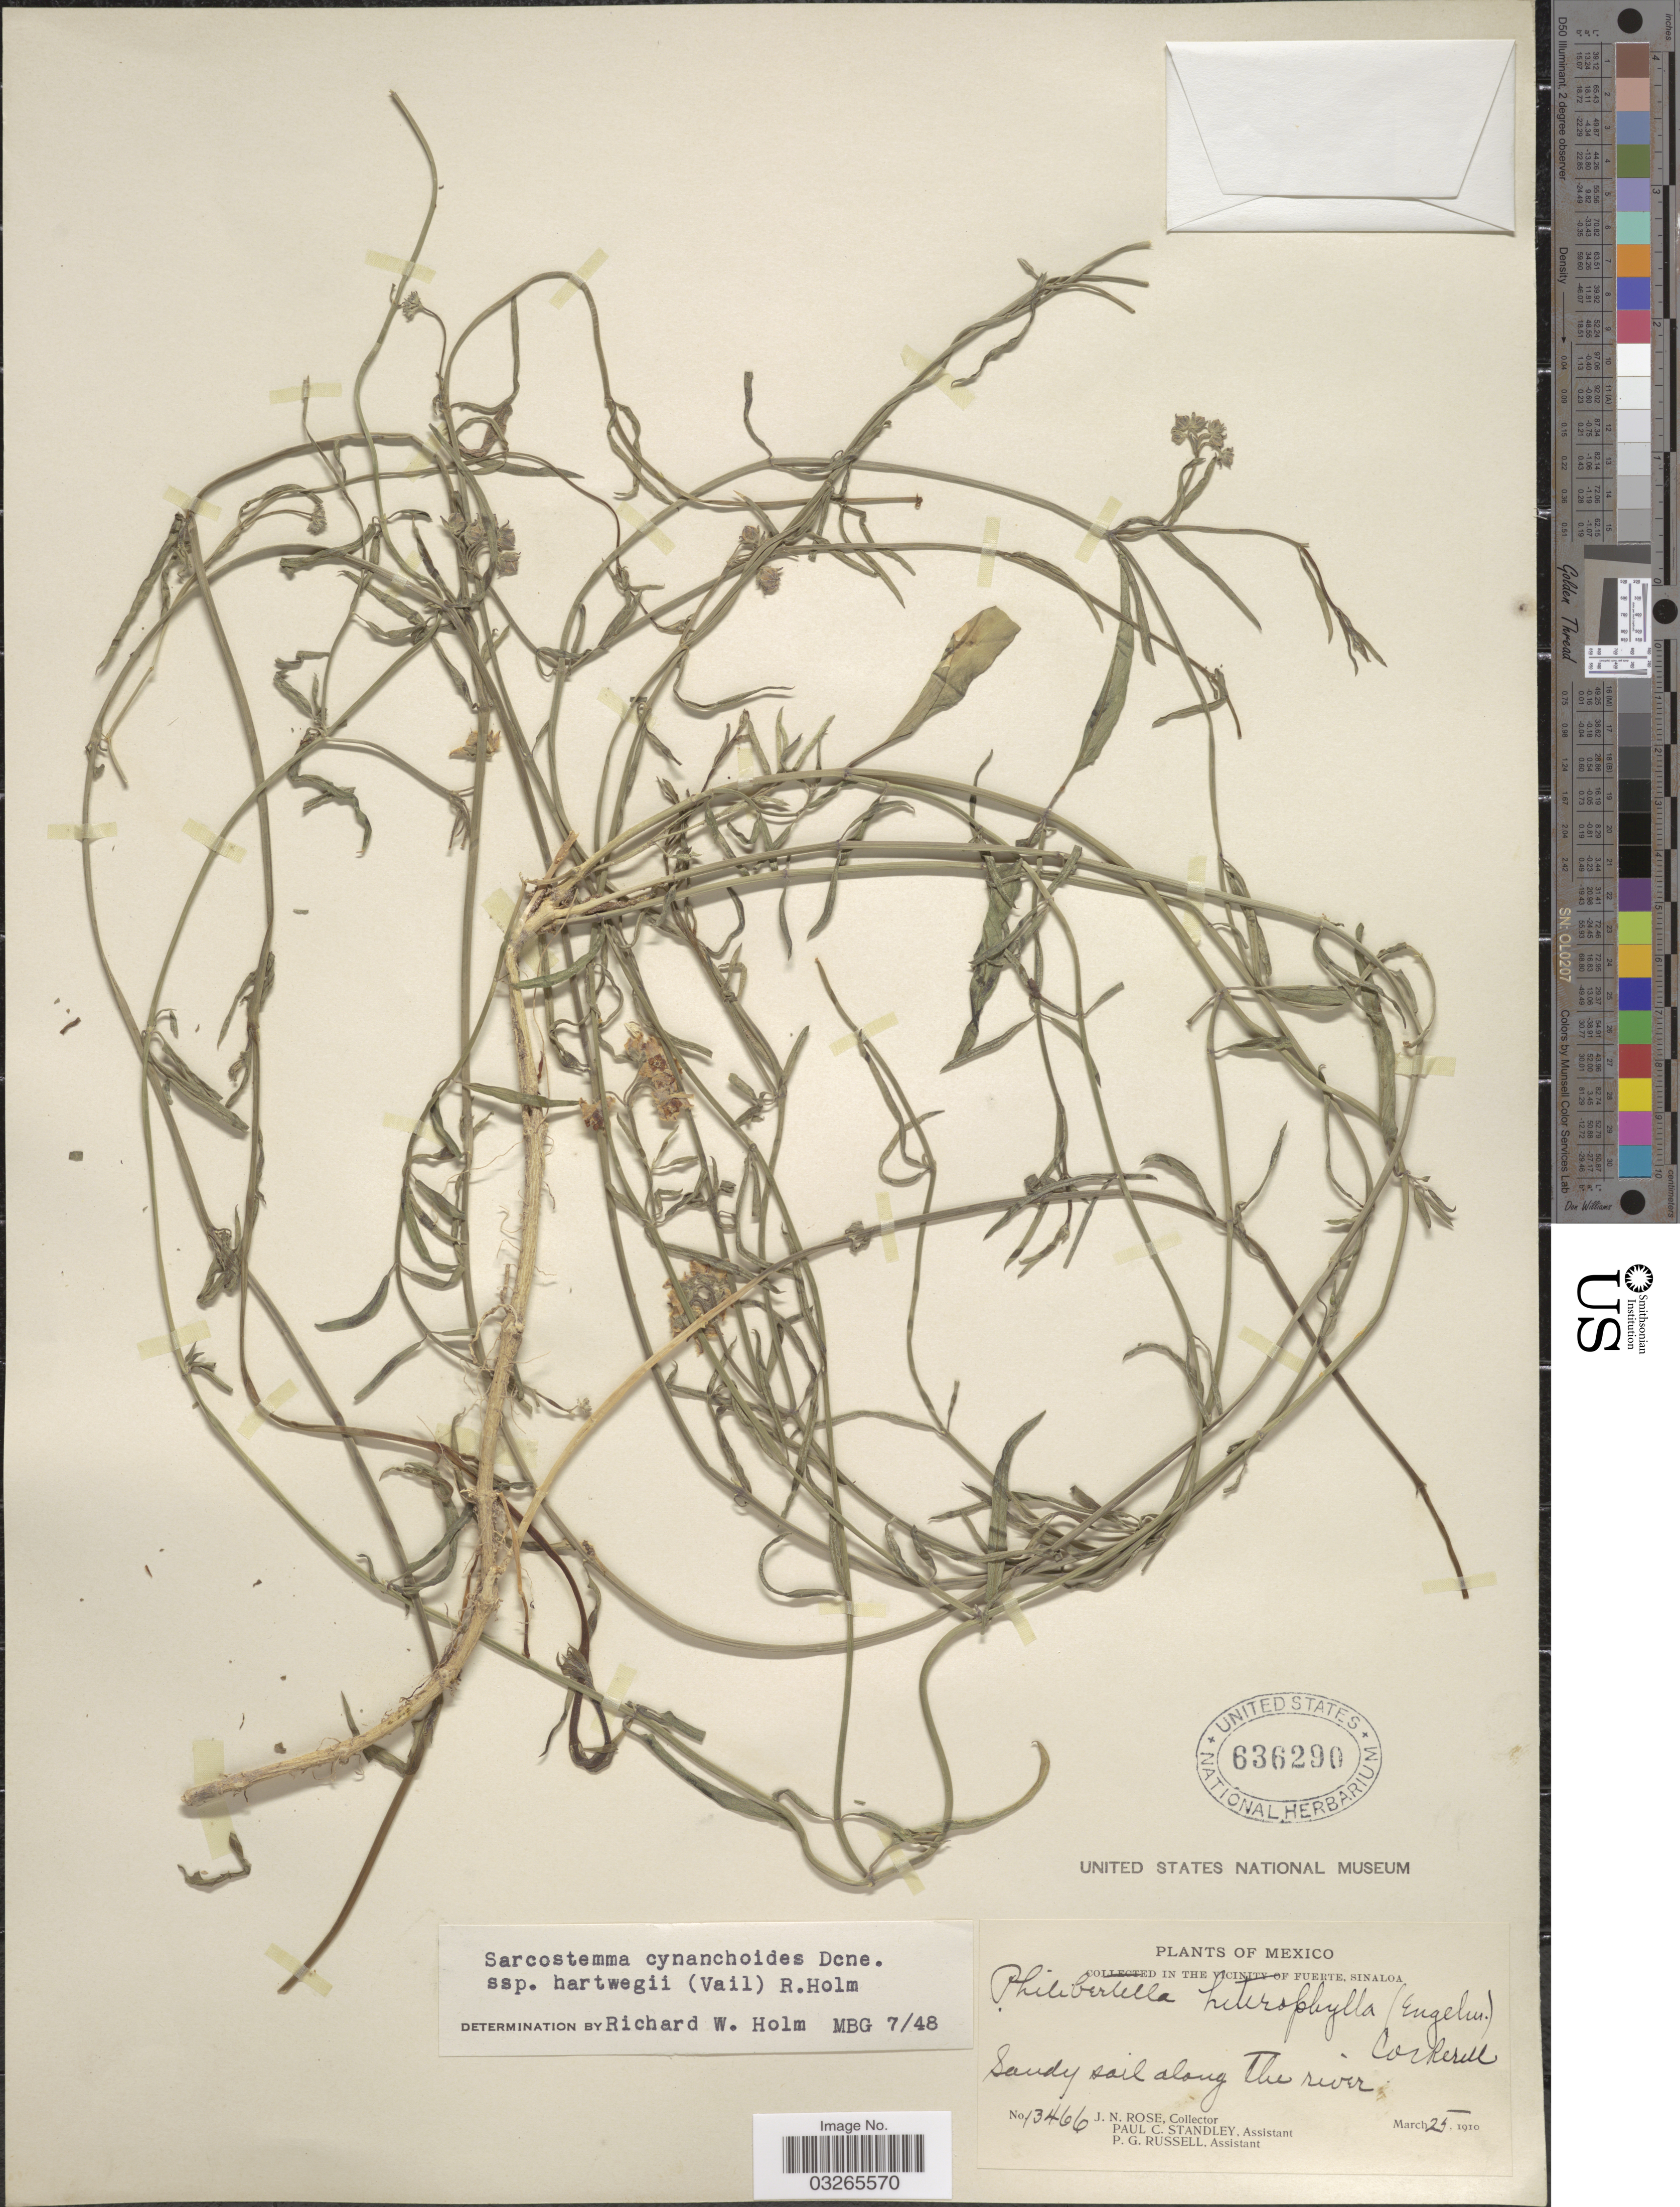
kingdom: Plantae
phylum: Tracheophyta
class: Magnoliopsida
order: Gentianales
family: Apocynaceae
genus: Sarcostemma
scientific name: Sarcostemma cynanchoides subsp. hartwegii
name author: (Vail) R.W. Holm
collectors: J. N. Rose, P. C. Standley & P. G. Russell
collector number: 13466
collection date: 1910-03-25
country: Mexico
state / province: Sinaloa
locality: In The Vicinity of Fuerte, Sinaloa, Sandy soil along the river.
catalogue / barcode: US 636290